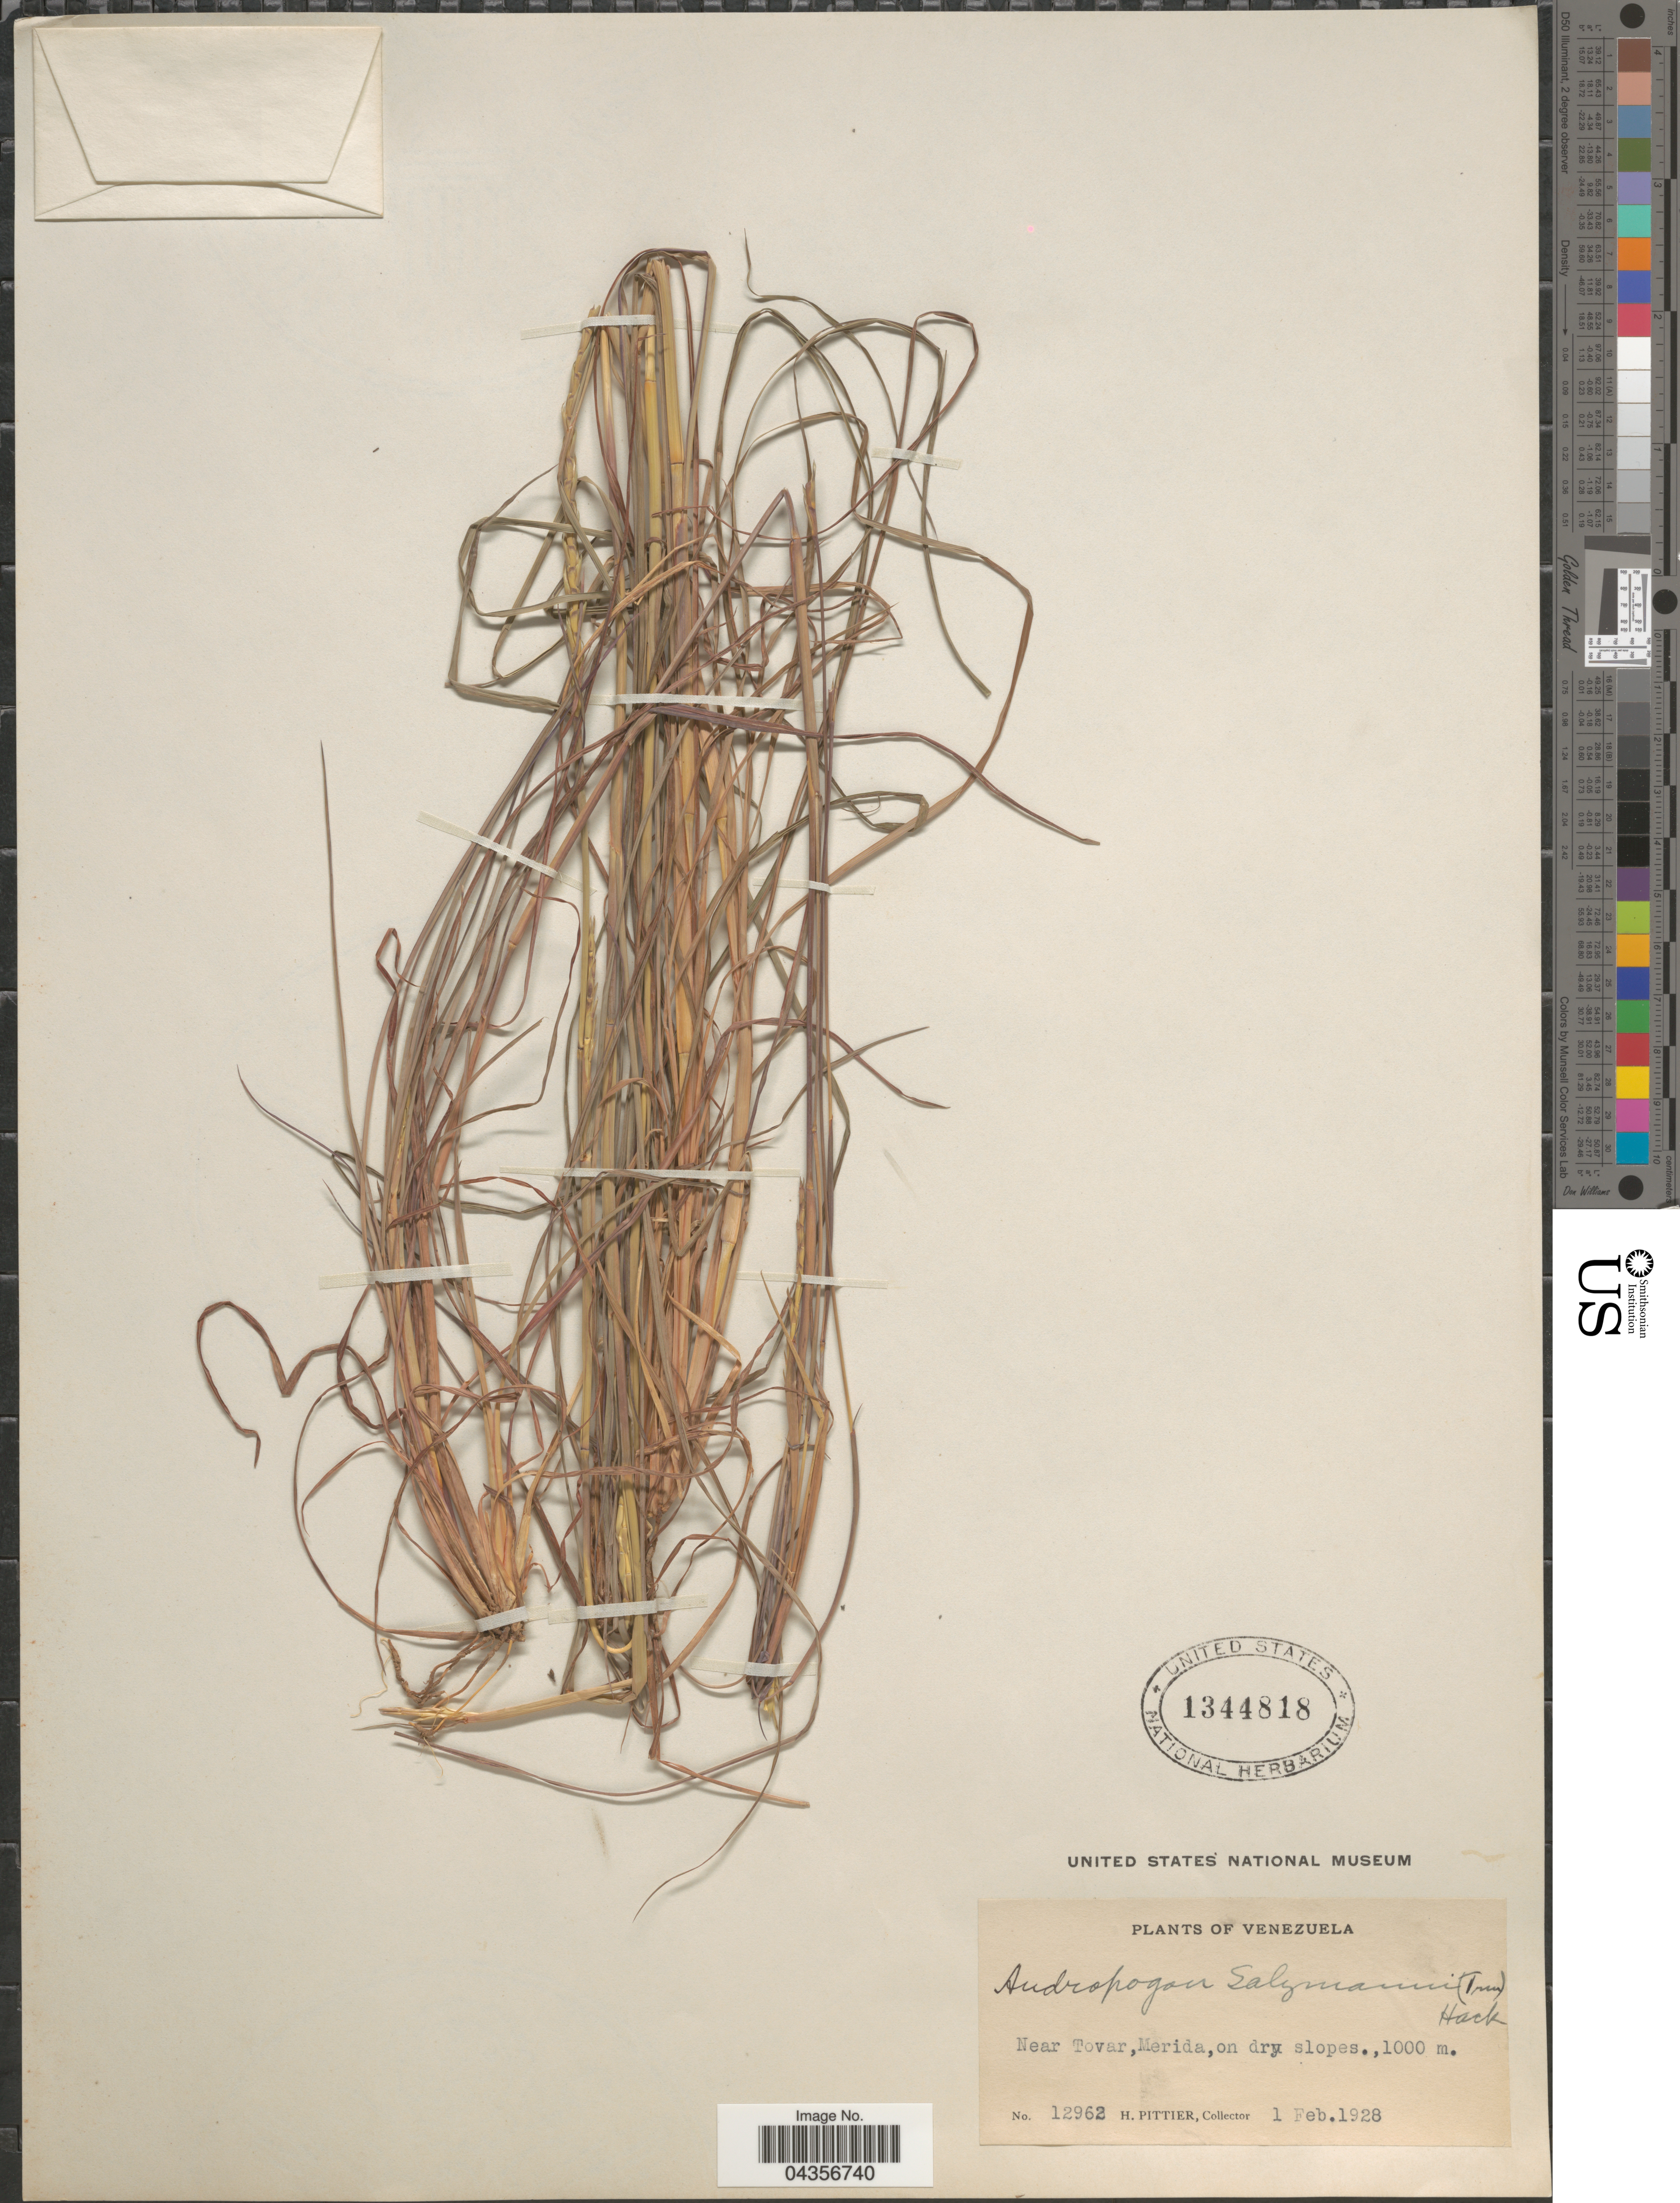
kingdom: Plantae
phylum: Tracheophyta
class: Liliopsida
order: Poales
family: Poaceae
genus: Schizachyrium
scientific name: Schizachyrium salzmanii var. aristatum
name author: (Hack.) Peichoto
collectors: H. F. Pittier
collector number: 12962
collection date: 1928-02-01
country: Venezuela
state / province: Merida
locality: Near Tovar, Merida, on dry slopes.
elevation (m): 1000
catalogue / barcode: US 1344818